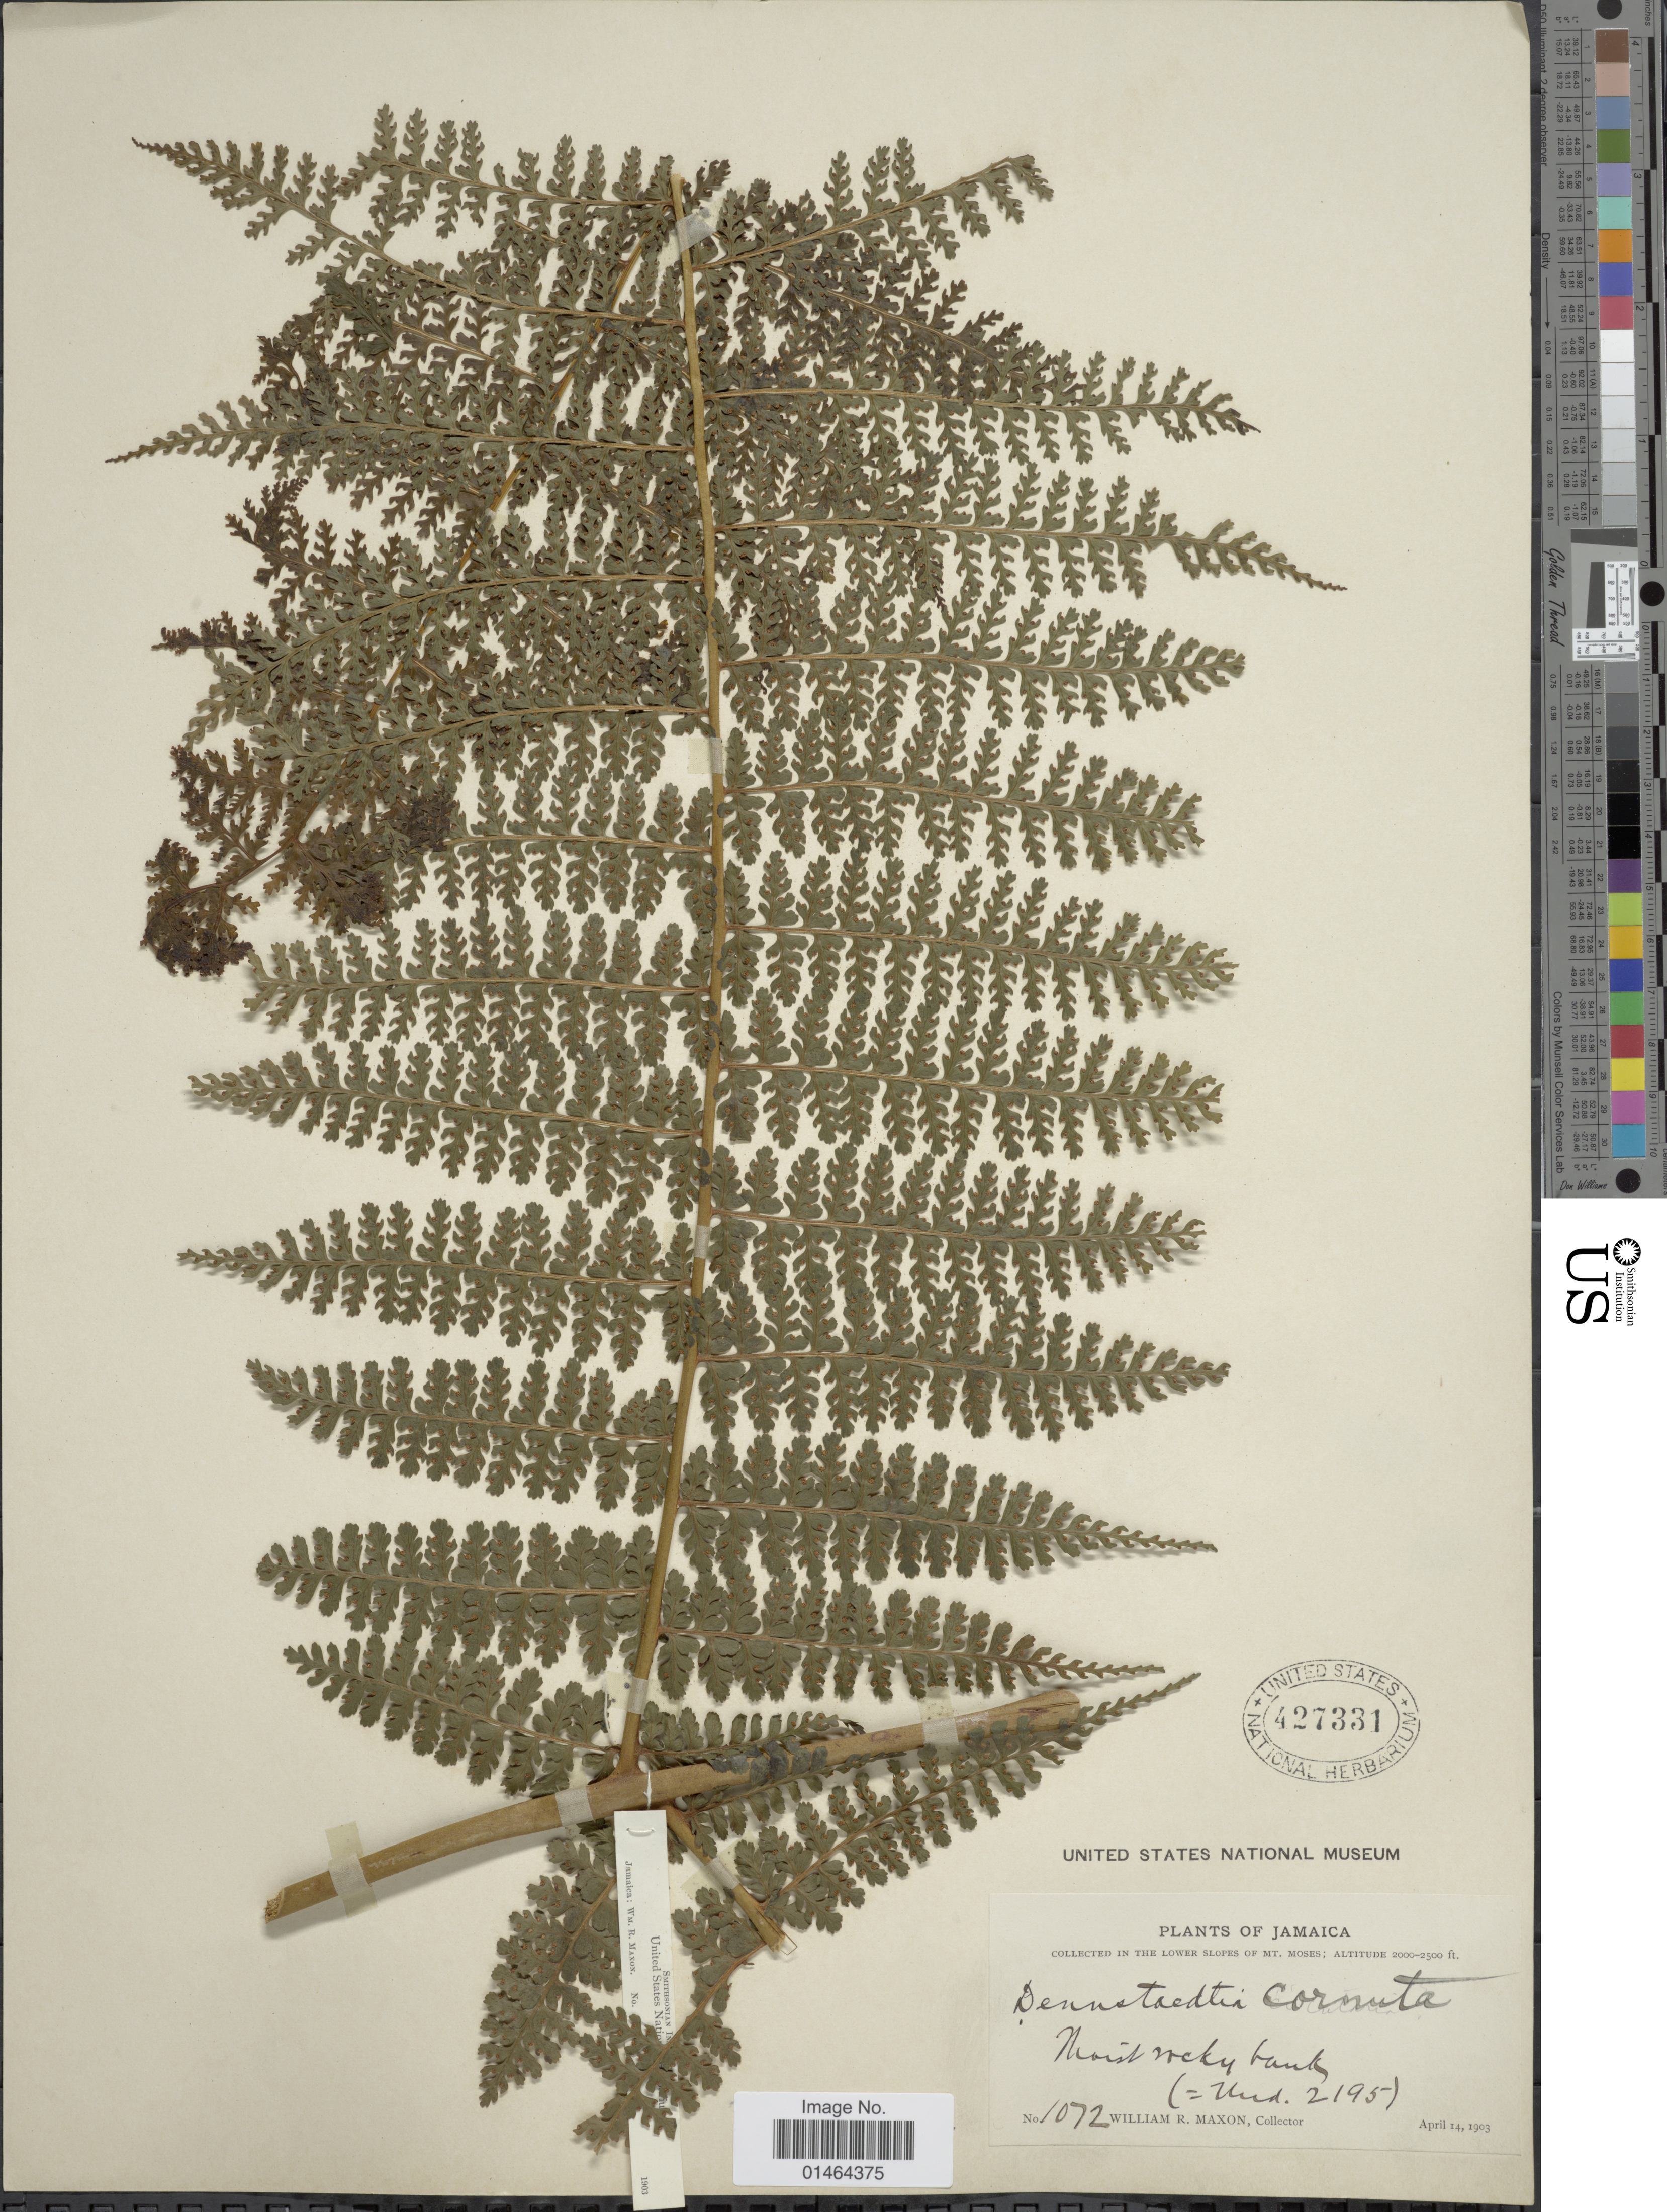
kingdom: Plantae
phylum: Tracheophyta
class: Polypodiopsida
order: Polypodiales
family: Dennstaedtiaceae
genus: Dennstaedtia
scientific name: Dennstaedtia cornuta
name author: (Kaulf.) Mett.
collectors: W. R. Maxon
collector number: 1072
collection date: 1903-04-14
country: Jamaica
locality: In the lower slopes of Mt. Moses.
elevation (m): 610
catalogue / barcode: US 427331